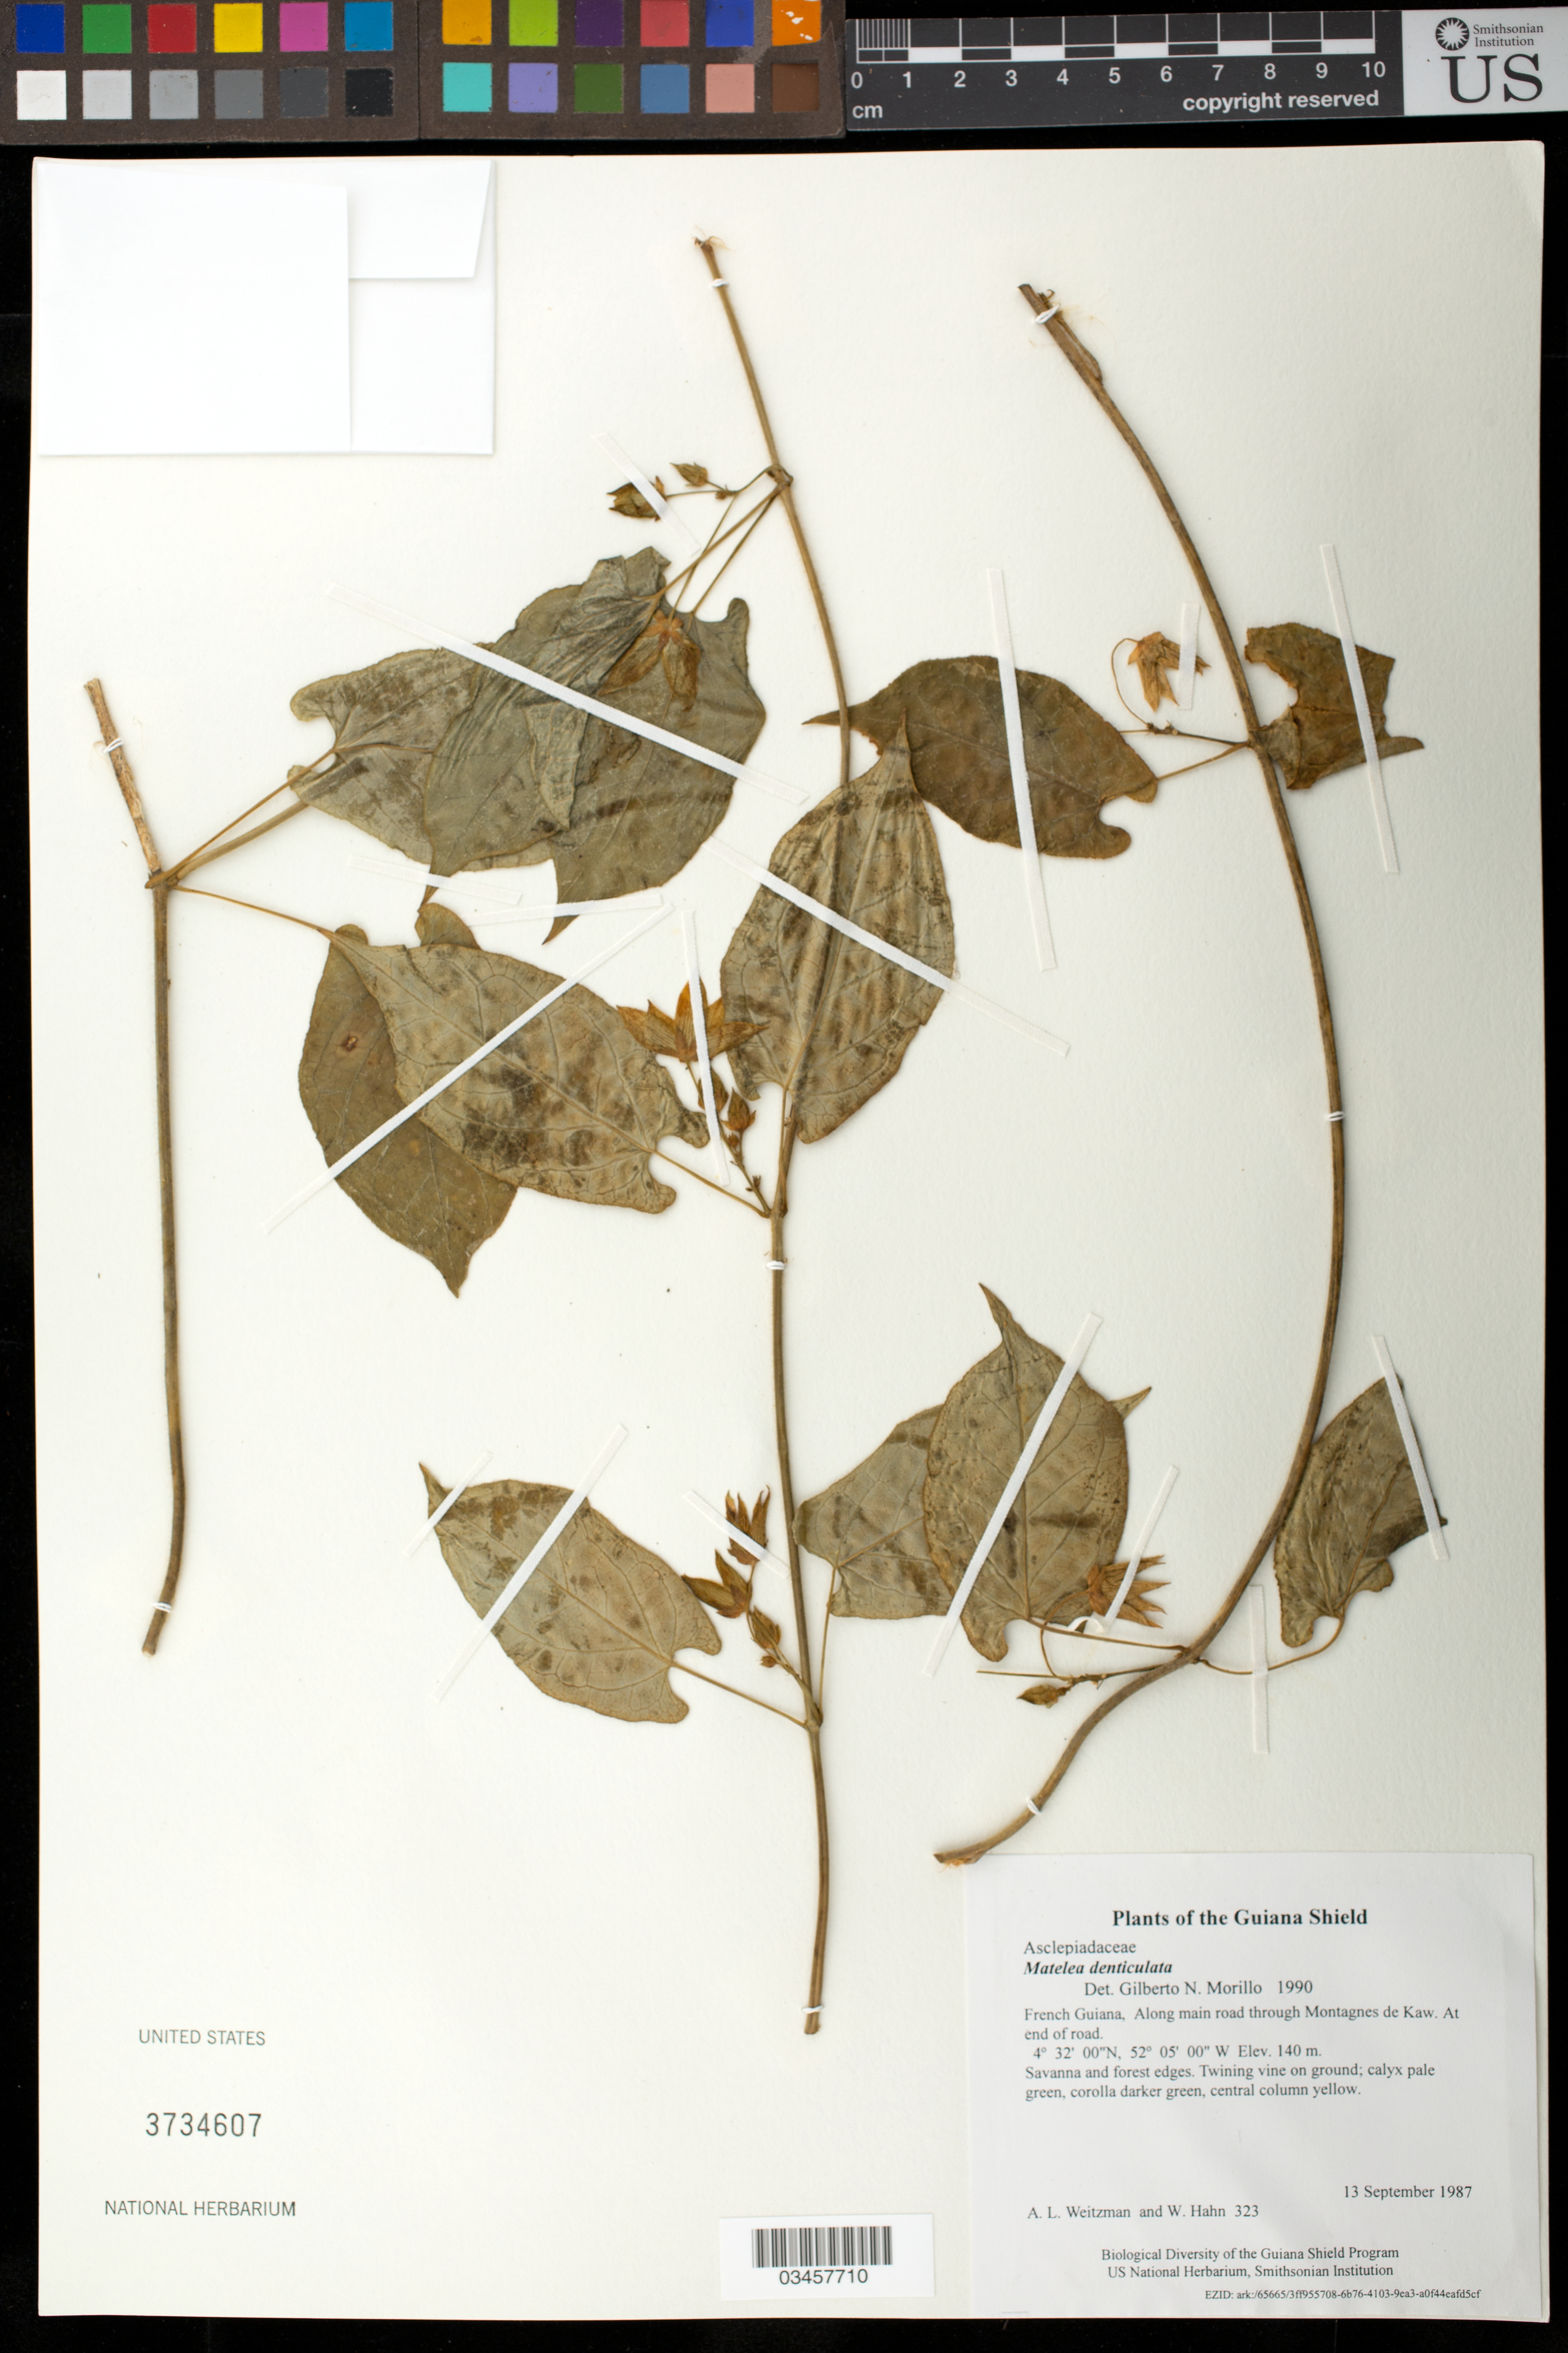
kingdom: Plantae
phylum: Tracheophyta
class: Magnoliopsida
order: Gentianales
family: Apocynaceae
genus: Matelea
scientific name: Matelea denticulata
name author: (Vahl) Fontella & E.A. Schwarz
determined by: Morillo, G. N.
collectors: A. L. Weitzman & W. Hahn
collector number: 323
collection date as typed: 13 September 1987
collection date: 1987-09-13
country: French Guiana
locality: Along main road through Montagnes de Kaw. At end of road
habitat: Savanna and forest edges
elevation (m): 140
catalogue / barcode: US 3734607